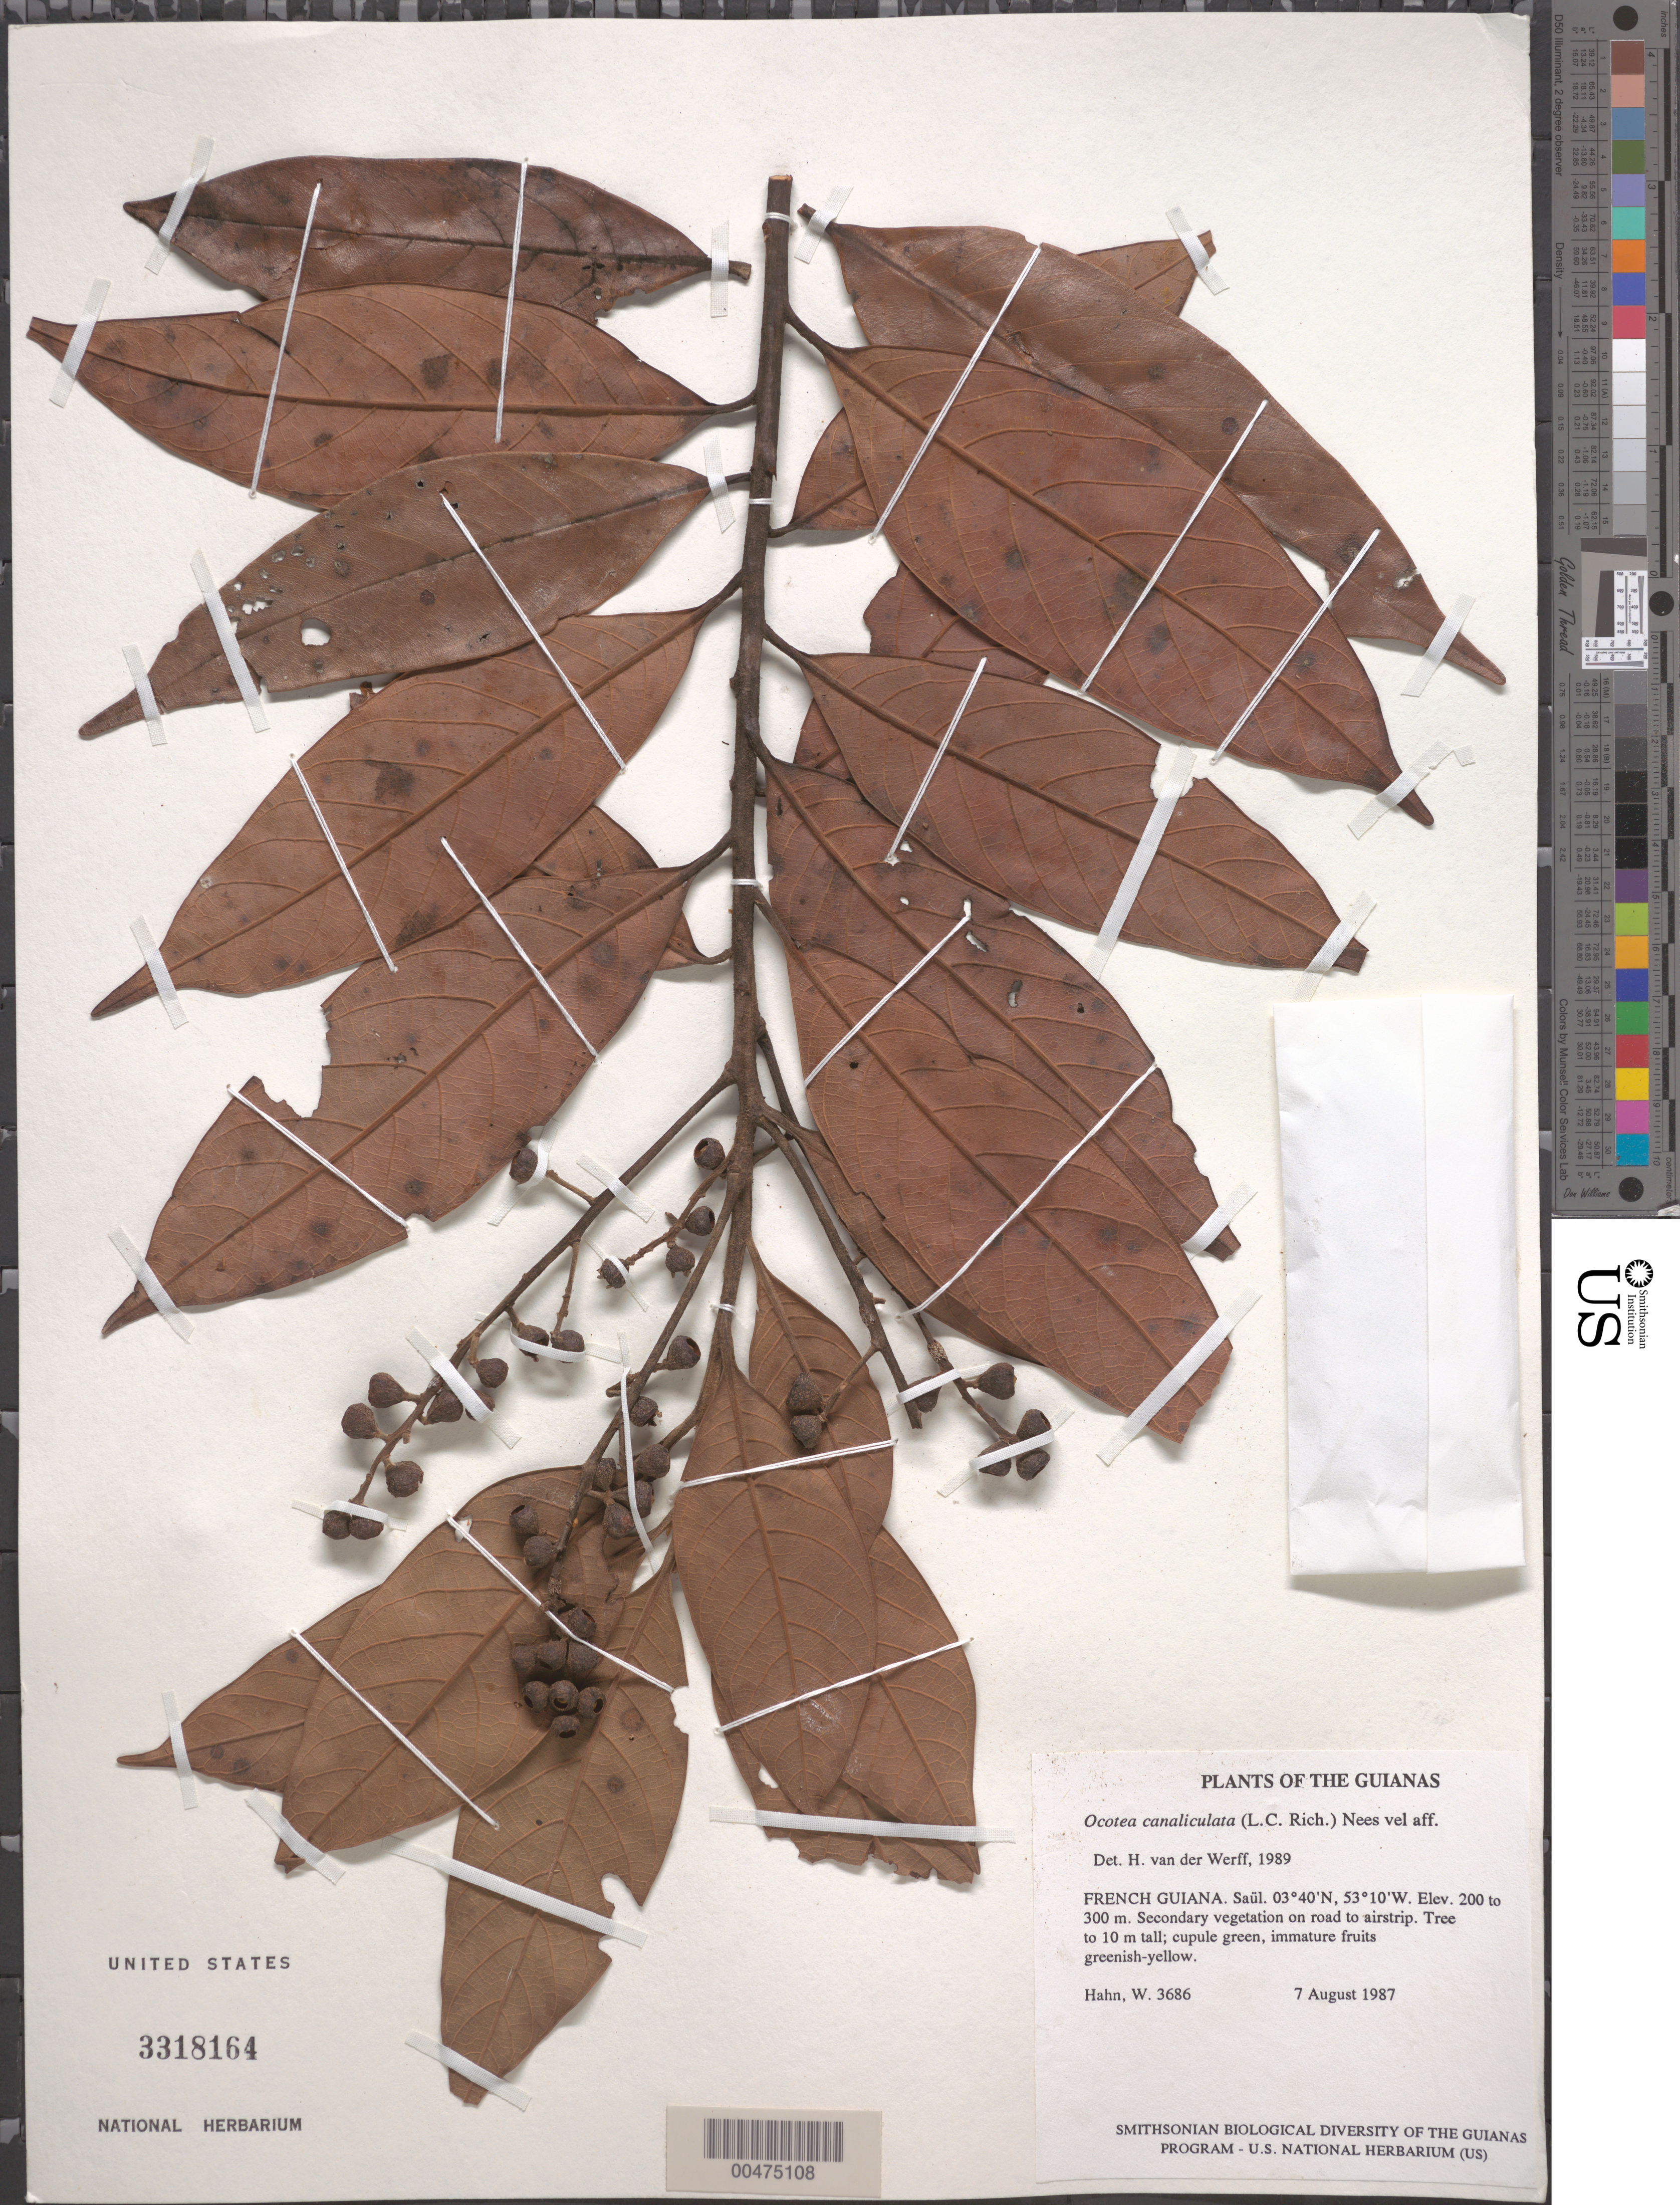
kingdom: Plantae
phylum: Tracheophyta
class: Magnoliopsida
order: Laurales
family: Lauraceae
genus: Ocotea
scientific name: Ocotea canaliculata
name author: (Rich.) Mez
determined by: van der Werff, H., (MO), Missouri Botanical Garden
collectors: W. Hahn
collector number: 3686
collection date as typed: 7 August 1987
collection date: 1987-08-07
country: French Guiana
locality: Saül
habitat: Secondary vegetation on road to airstrip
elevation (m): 200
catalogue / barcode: US 3318164